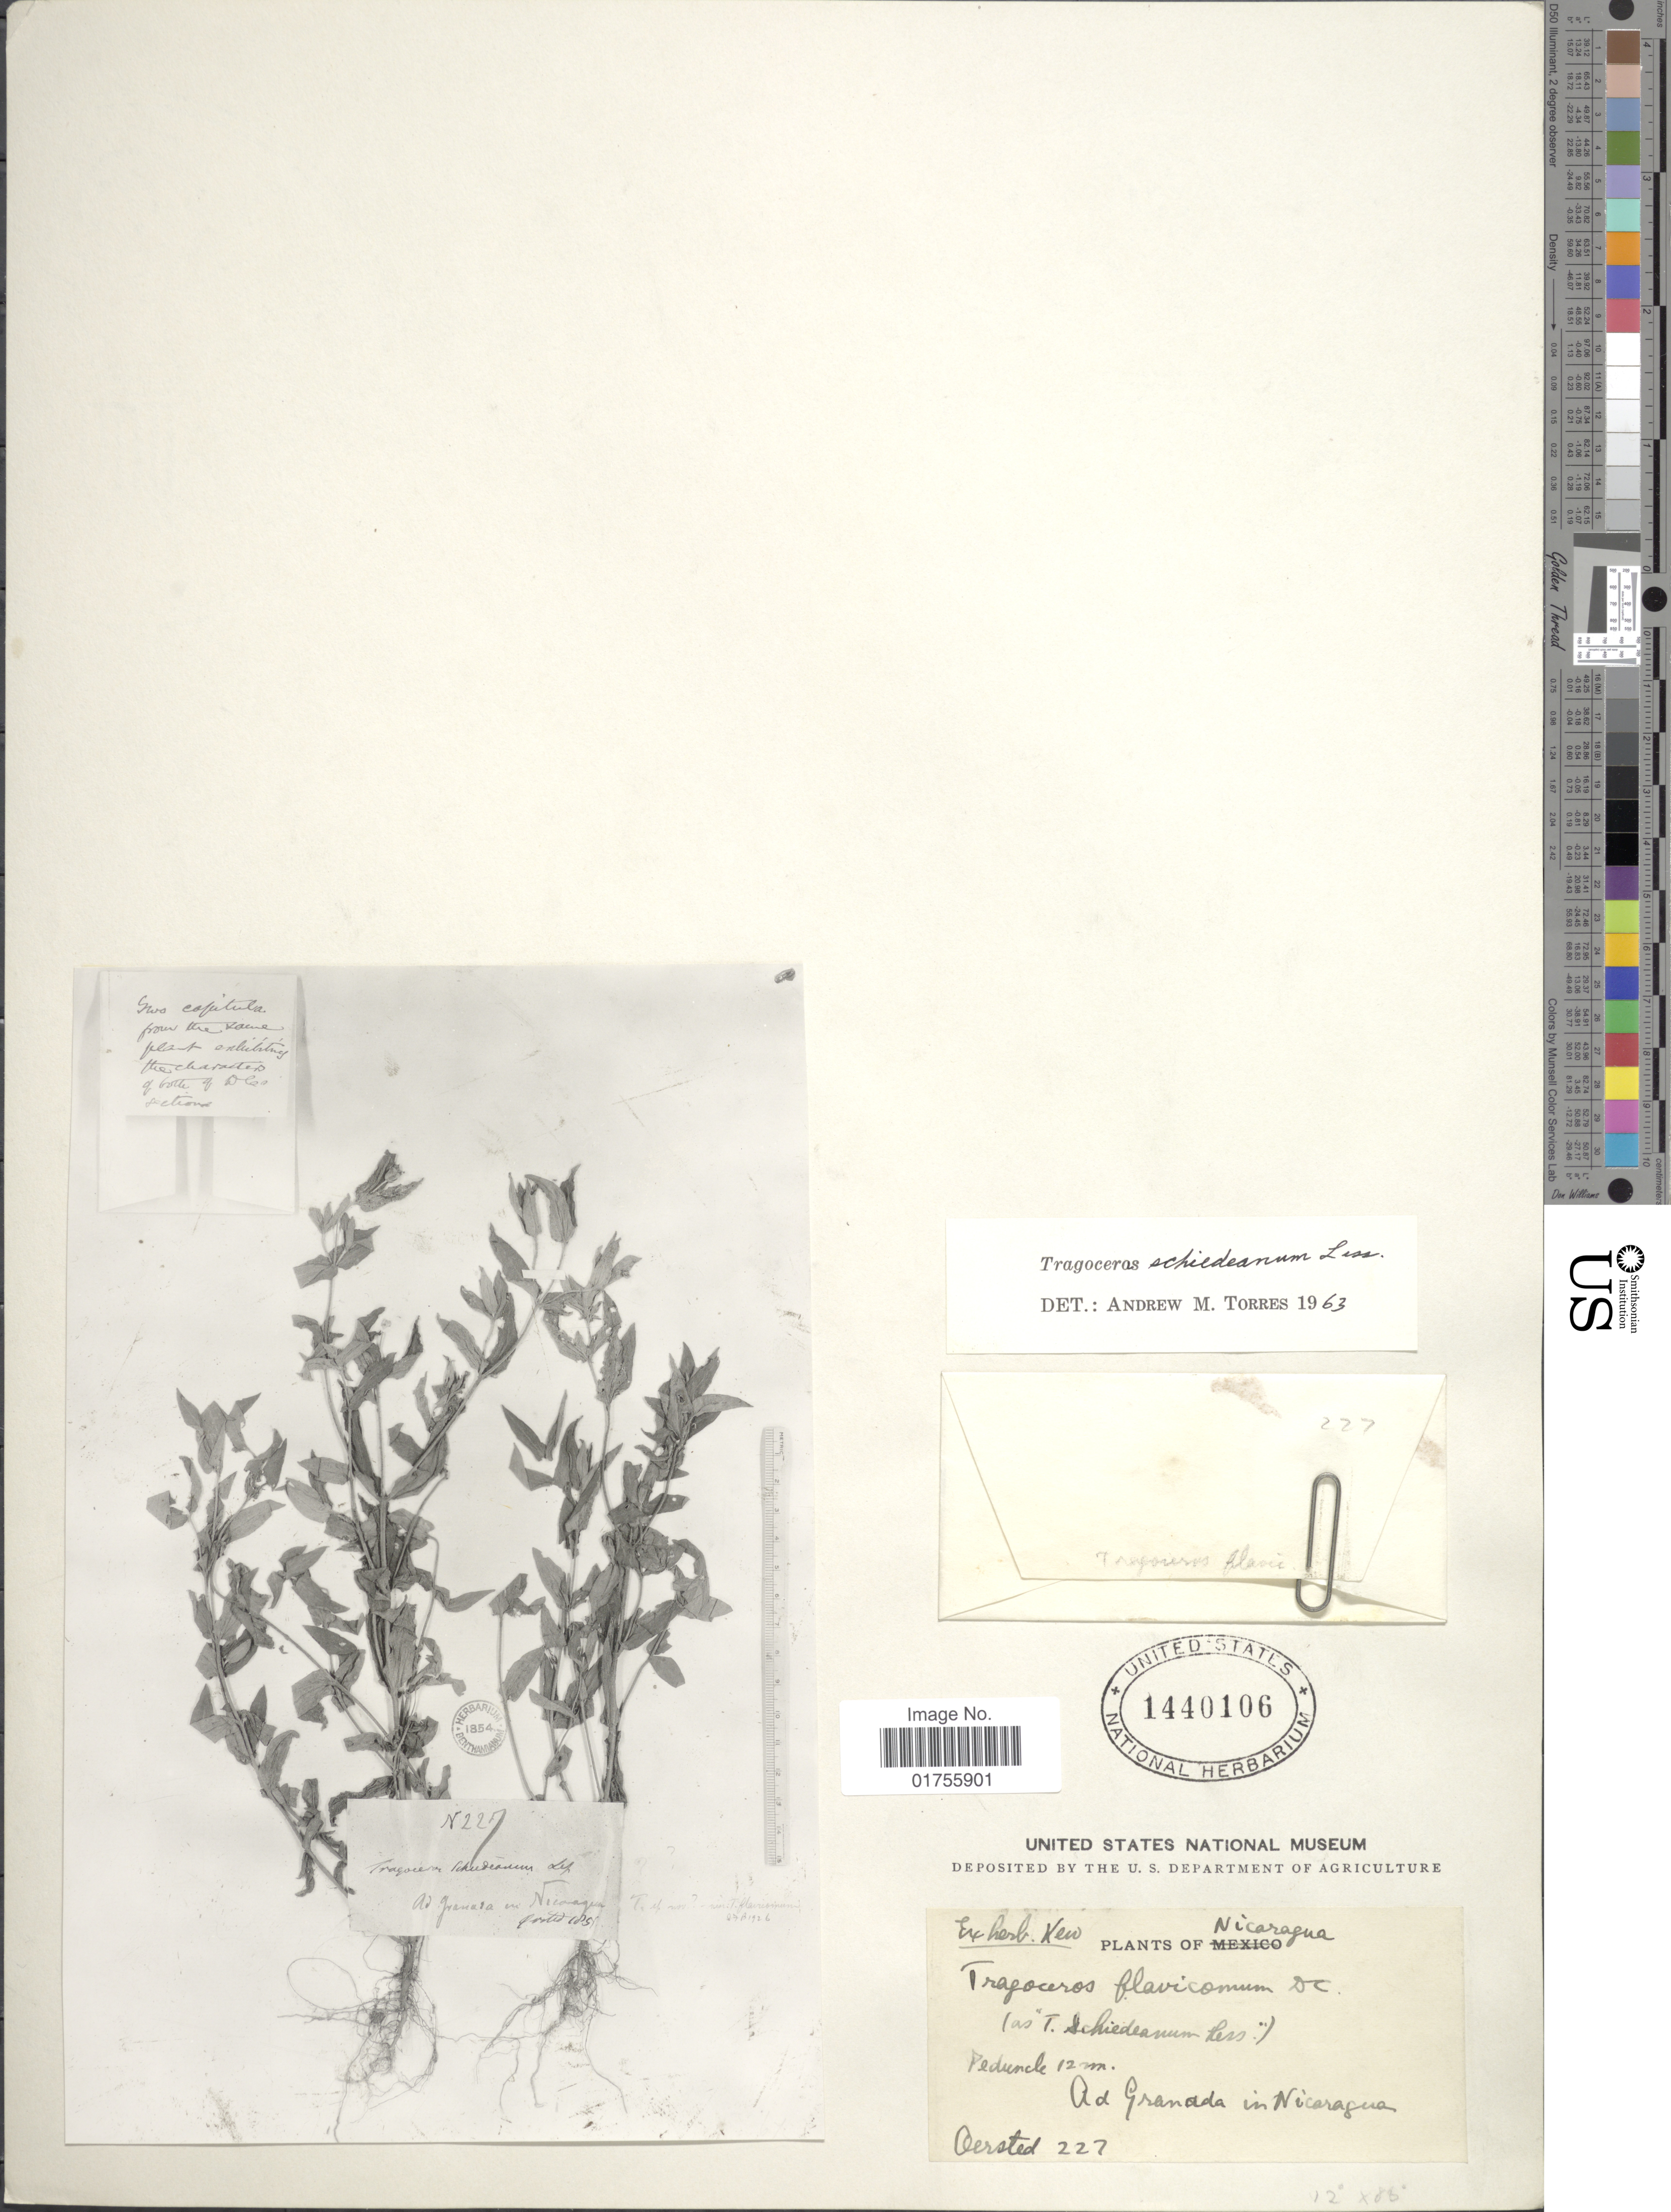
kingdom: Plantae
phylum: Tracheophyta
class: Magnoliopsida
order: Asterales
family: Asteraceae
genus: Tragoceros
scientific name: Tragoceros schiedeanum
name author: Less.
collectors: Oersted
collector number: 227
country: Nicaragua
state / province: Granada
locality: Ad Granada in Nicaragua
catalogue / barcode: US 1440106